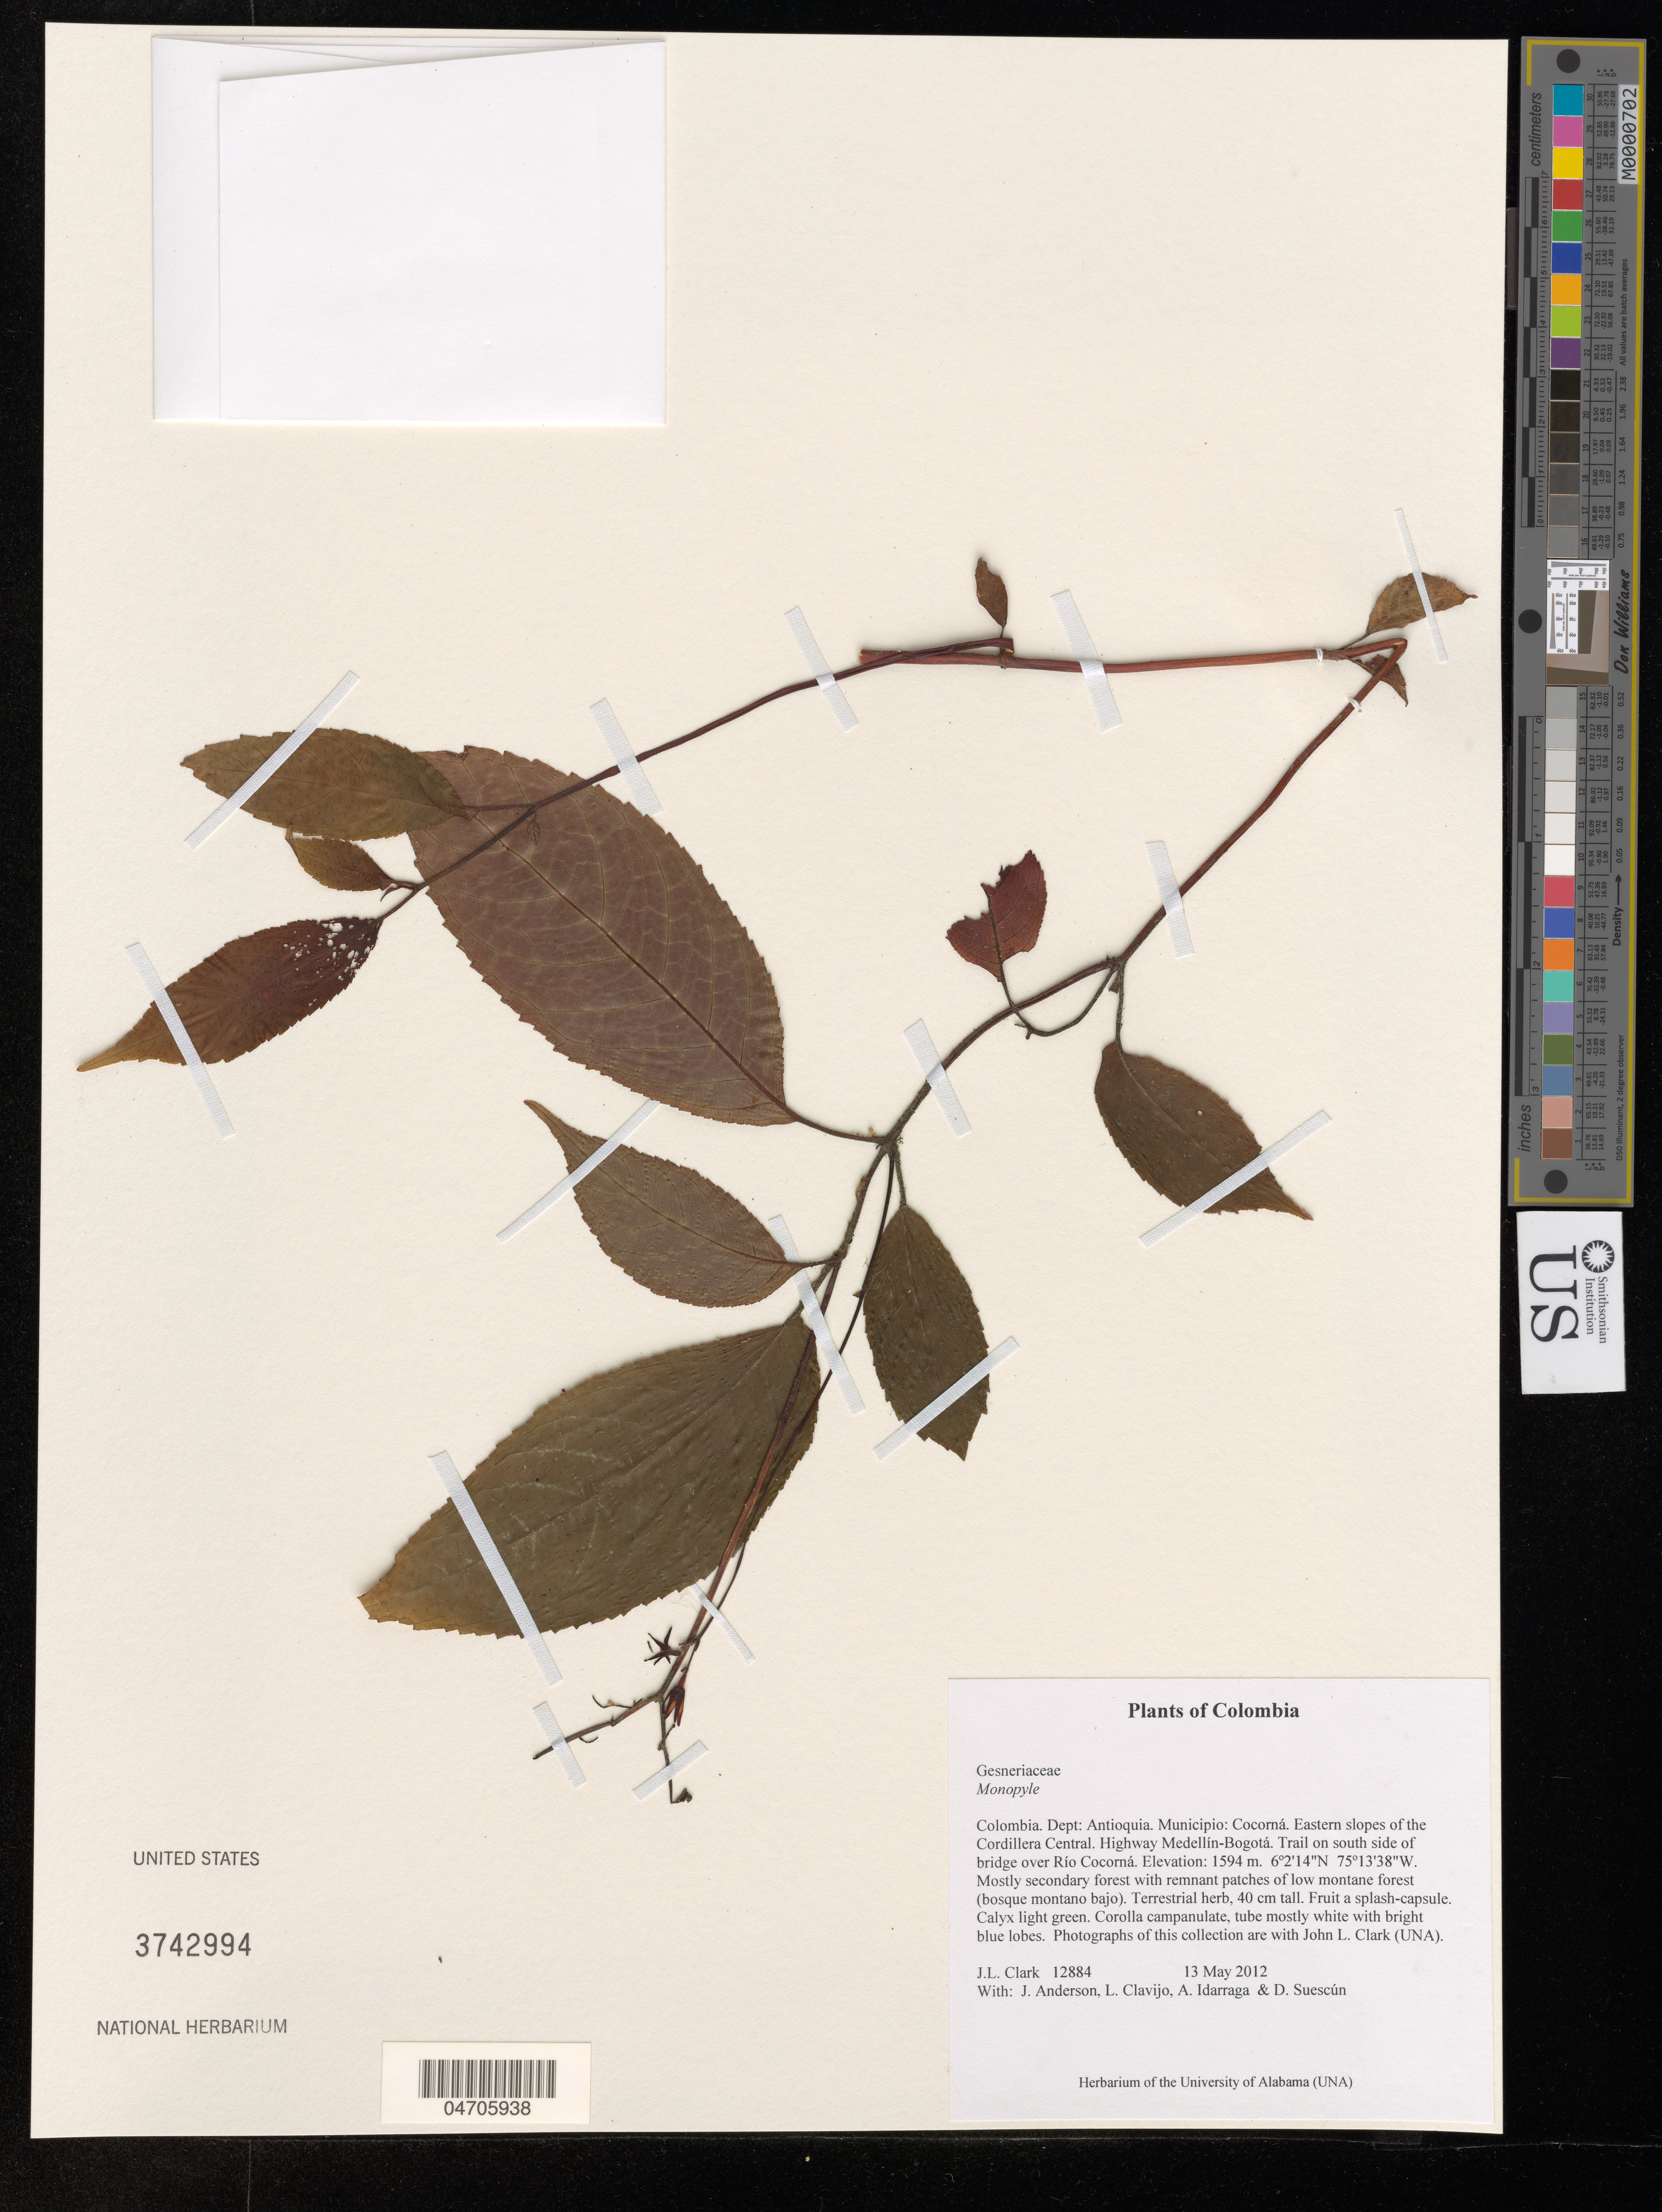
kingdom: Plantae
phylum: Tracheophyta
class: Magnoliopsida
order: Lamiales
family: Gesneriaceae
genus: Monopyle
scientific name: Monopyle sp.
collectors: J. L. Clark, J. Anderson, L. Clavijo, A. Idarraga & D. Suescún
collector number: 12884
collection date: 2012-05-13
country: Colombia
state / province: Antioquia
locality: Dept: Antioquia. Municipio: Cocorná. Eastern slopes of the Cordillera Central. Highway Medellín-Bogotá. Trail on south side of bridge over Río Cocorná.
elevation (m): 1594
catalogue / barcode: US 3742994